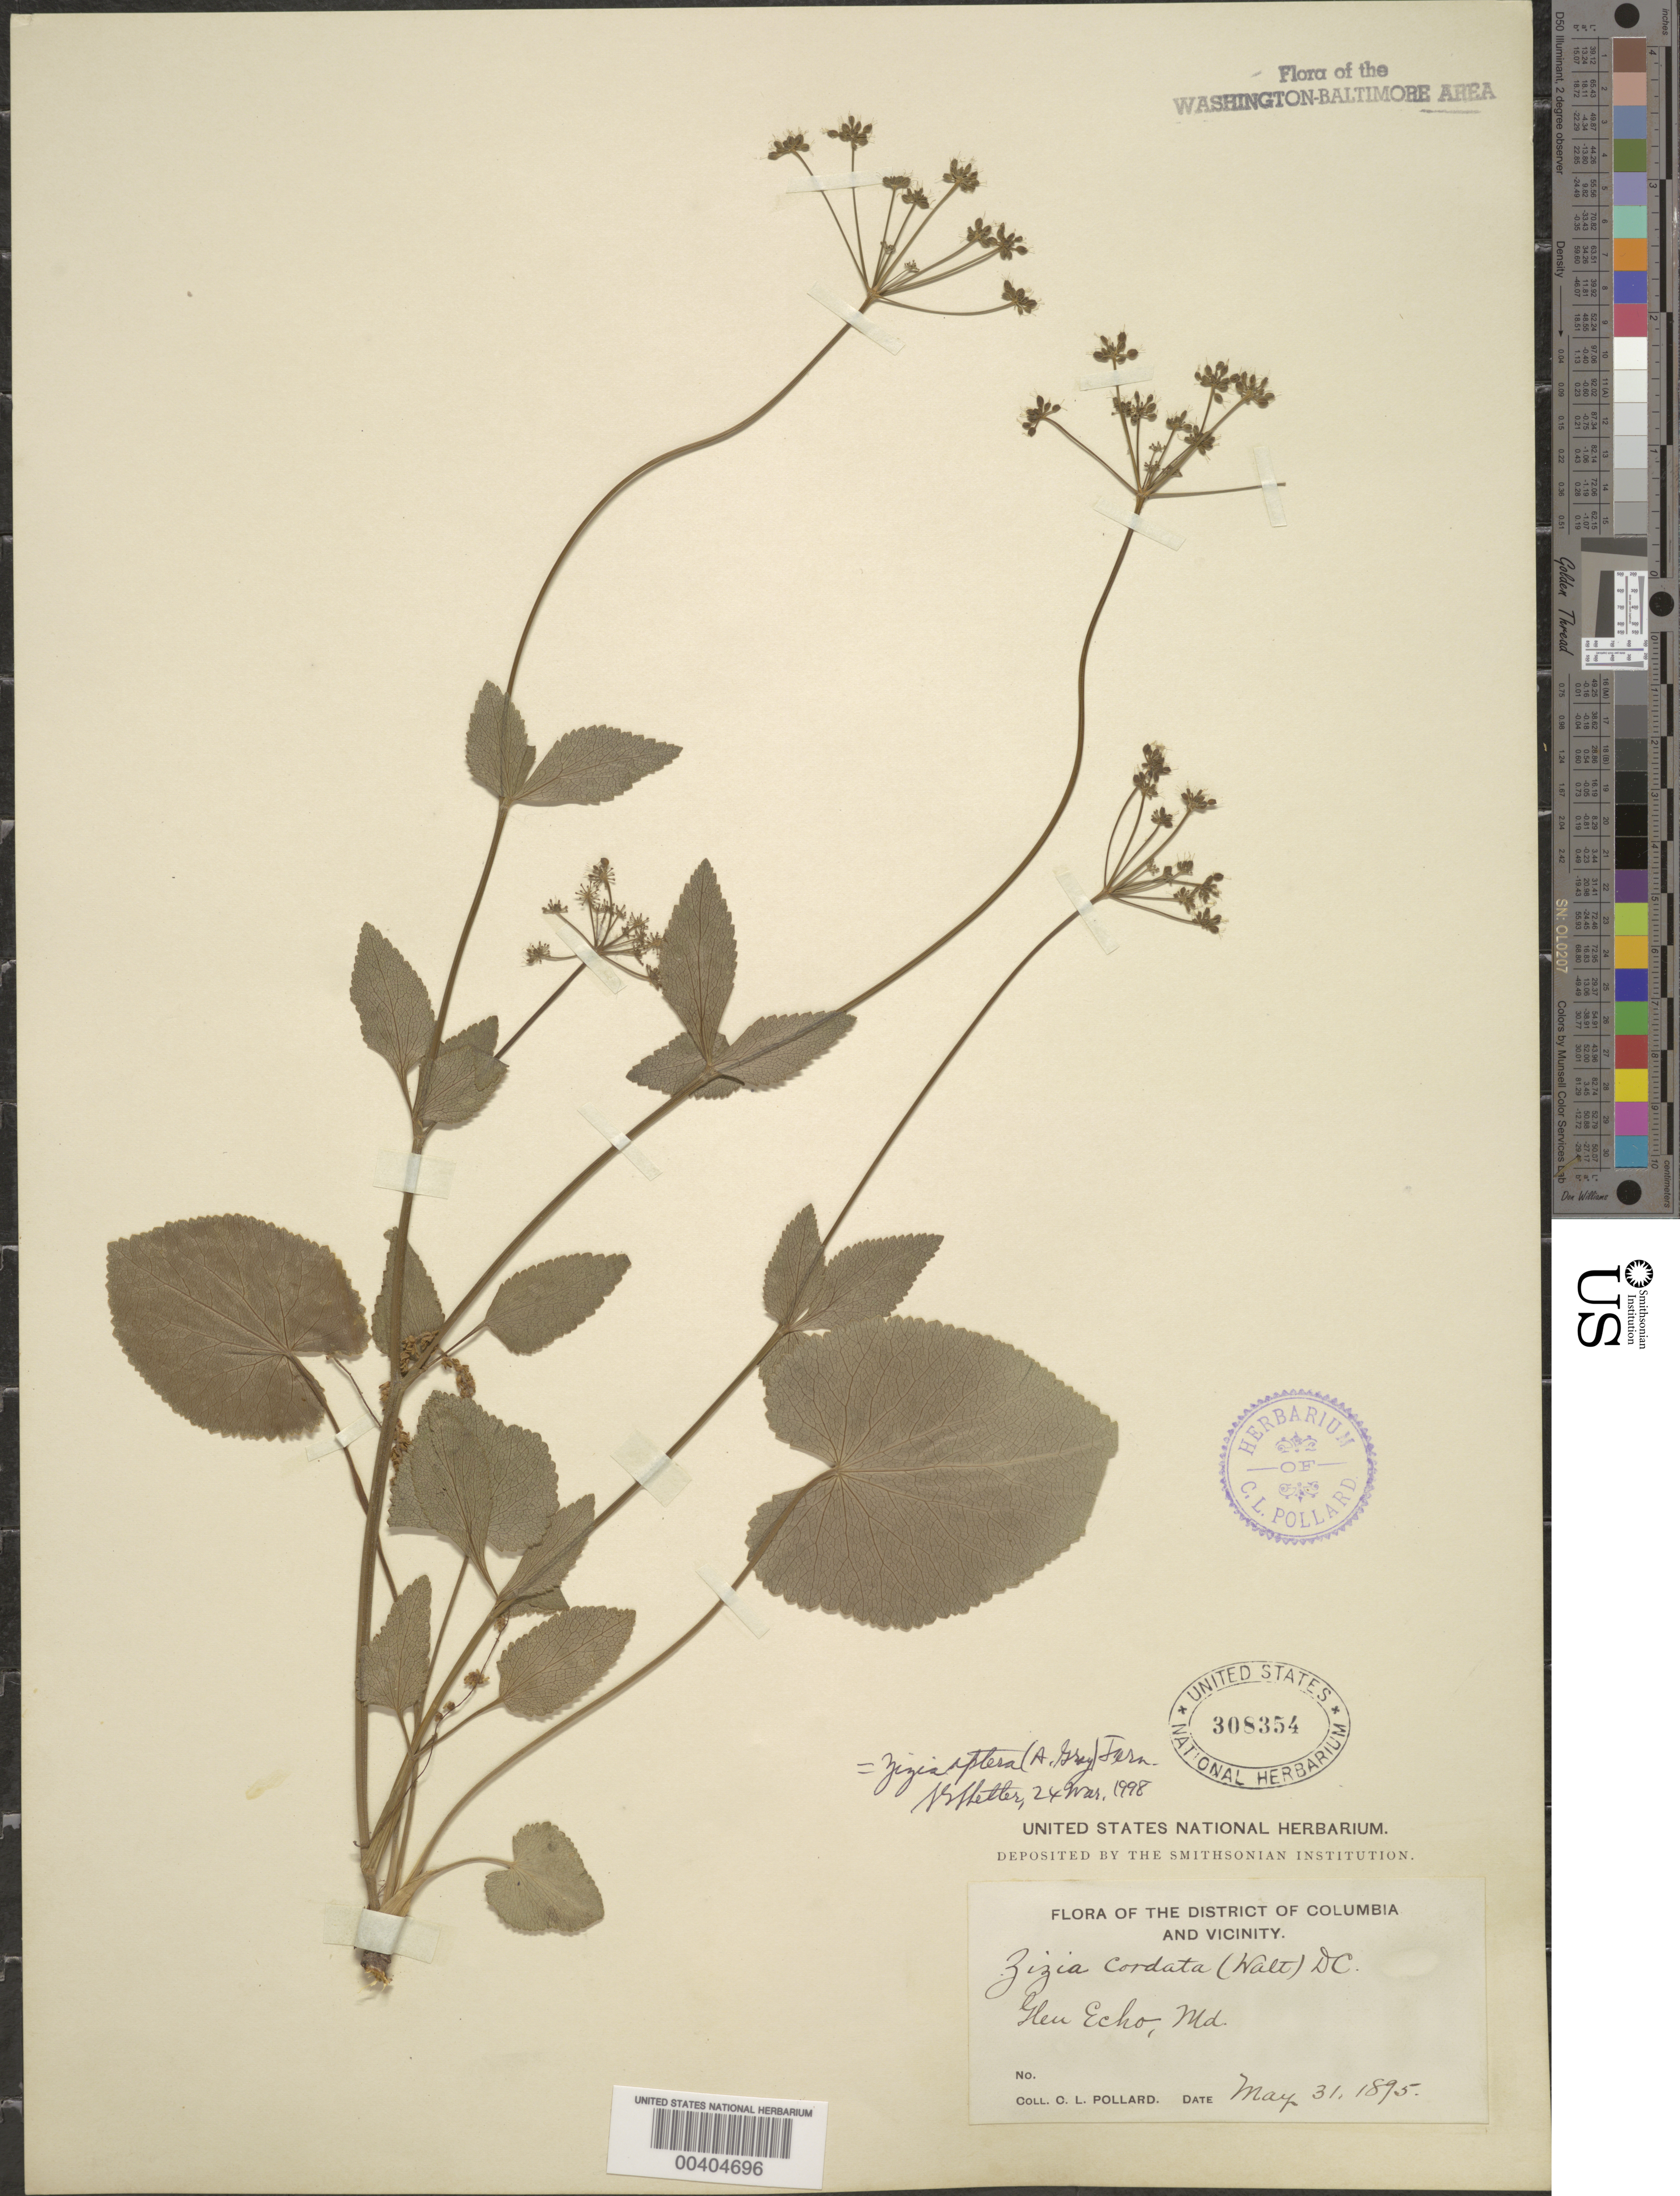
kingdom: Plantae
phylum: Tracheophyta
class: Magnoliopsida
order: Apiales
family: Apiaceae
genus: Zizia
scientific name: Zizia aptera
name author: (A. Gray) Fernald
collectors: C. L. Pollard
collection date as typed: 31 May 1895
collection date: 1895-05-31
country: United States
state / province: Maryland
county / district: Montgomery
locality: Glen Echo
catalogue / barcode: US 308354